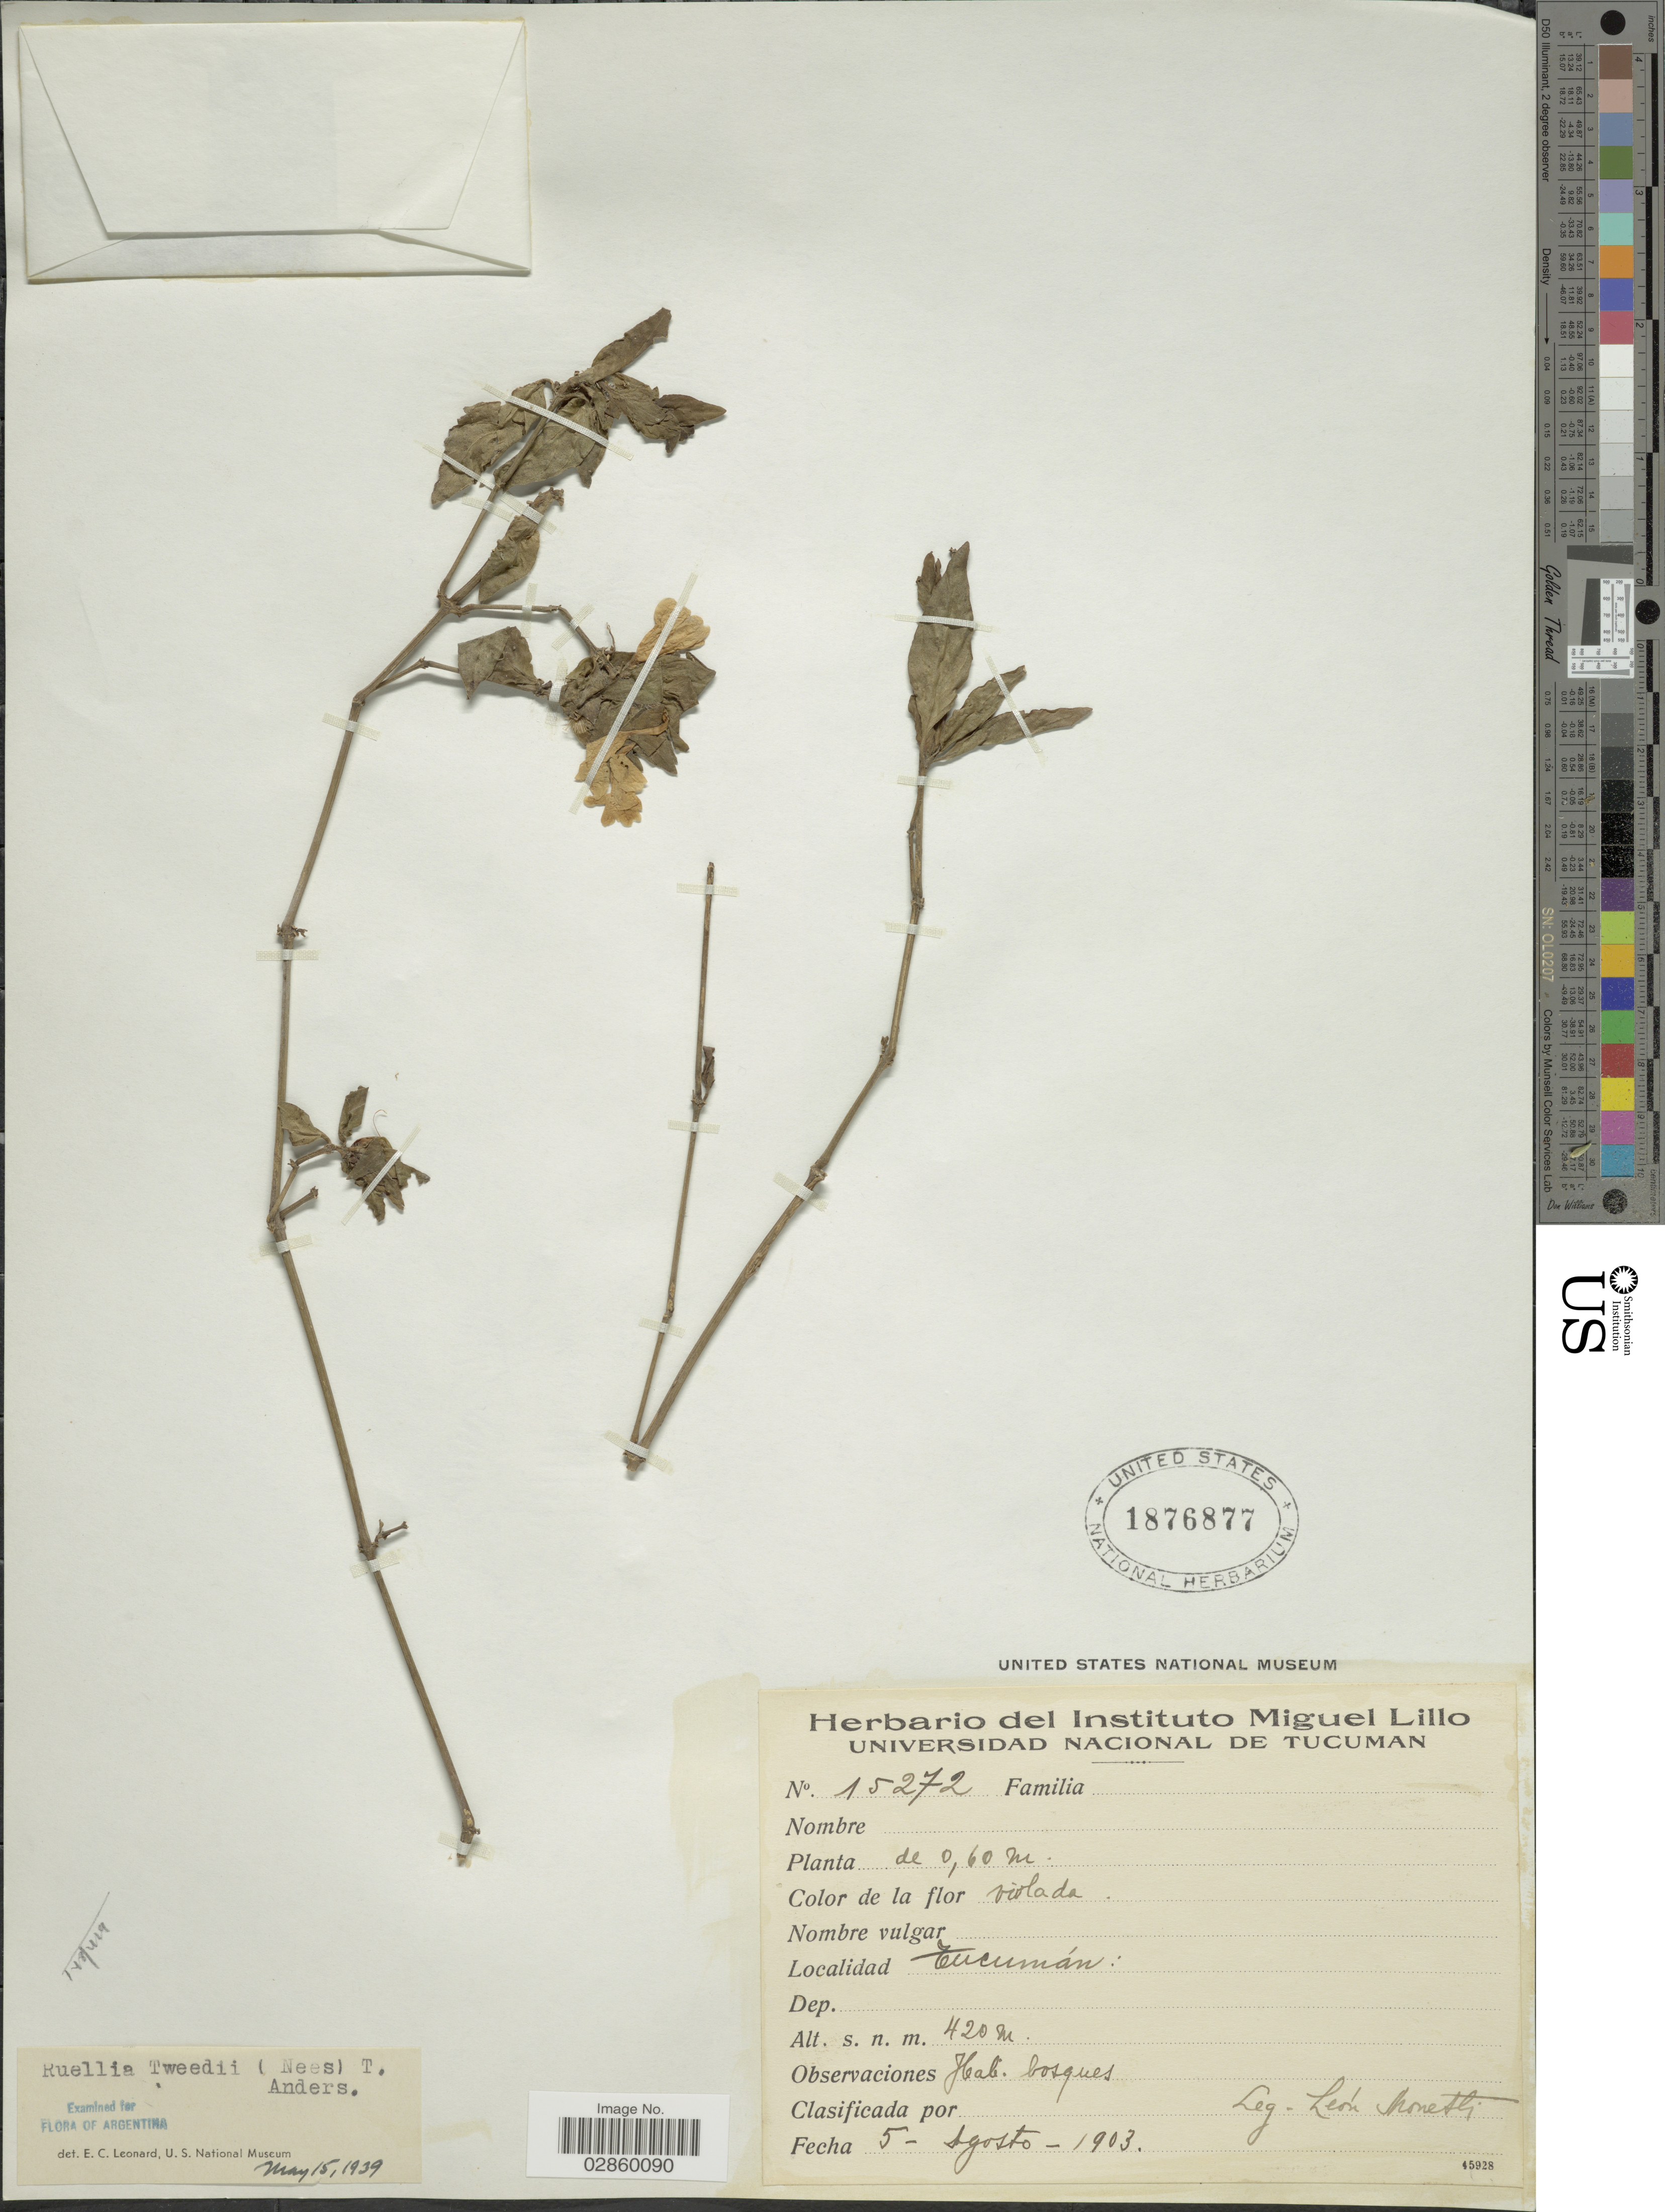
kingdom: Plantae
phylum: Tracheophyta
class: Magnoliopsida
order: Lamiales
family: Acanthaceae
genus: Ruellia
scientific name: Ruellia erythropus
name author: (Nees) Lindau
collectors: L. Monetti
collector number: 15272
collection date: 1903-08-05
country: Argentina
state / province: Tucuman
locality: Tucumán.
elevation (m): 420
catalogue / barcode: US 1876877